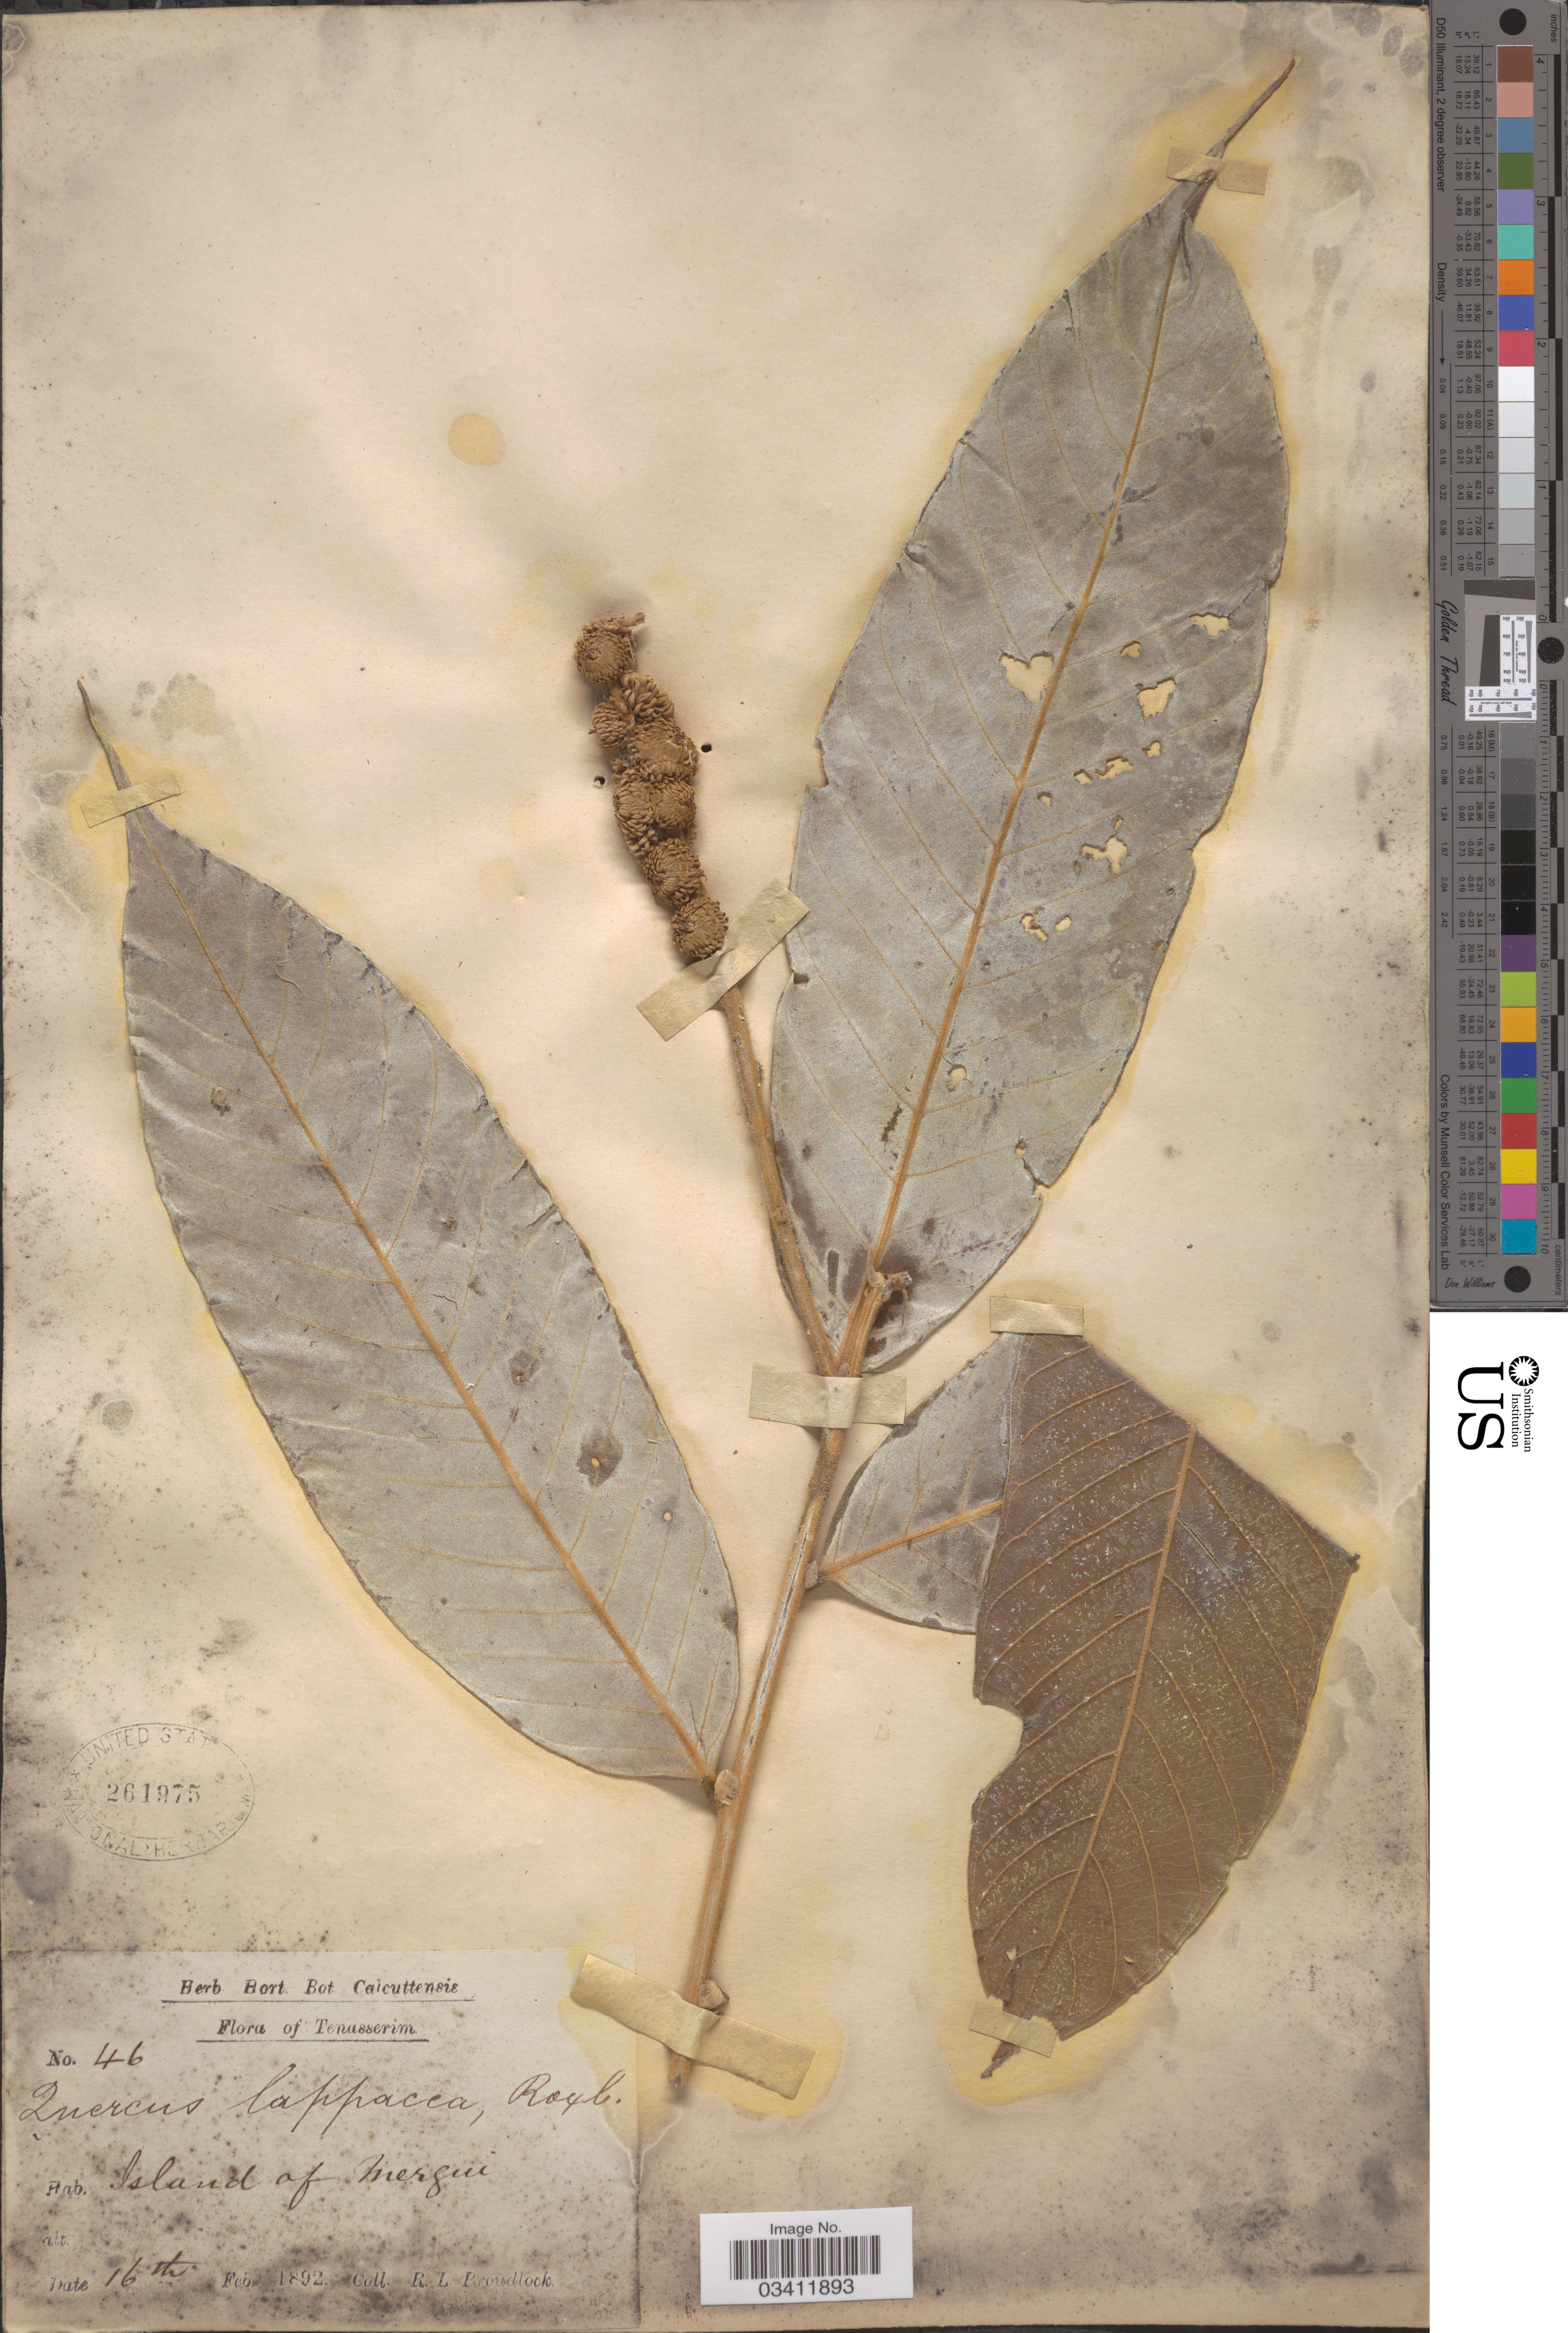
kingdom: Plantae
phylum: Tracheophyta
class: Magnoliopsida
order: Fagales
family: Fagaceae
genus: Quercus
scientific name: Quercus lappacea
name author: (Roxb.) Rehder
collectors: R. Proudlock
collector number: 46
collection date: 1892-02-16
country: Myanmar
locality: Tenasserim. Island of Mergui.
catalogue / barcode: US 261975